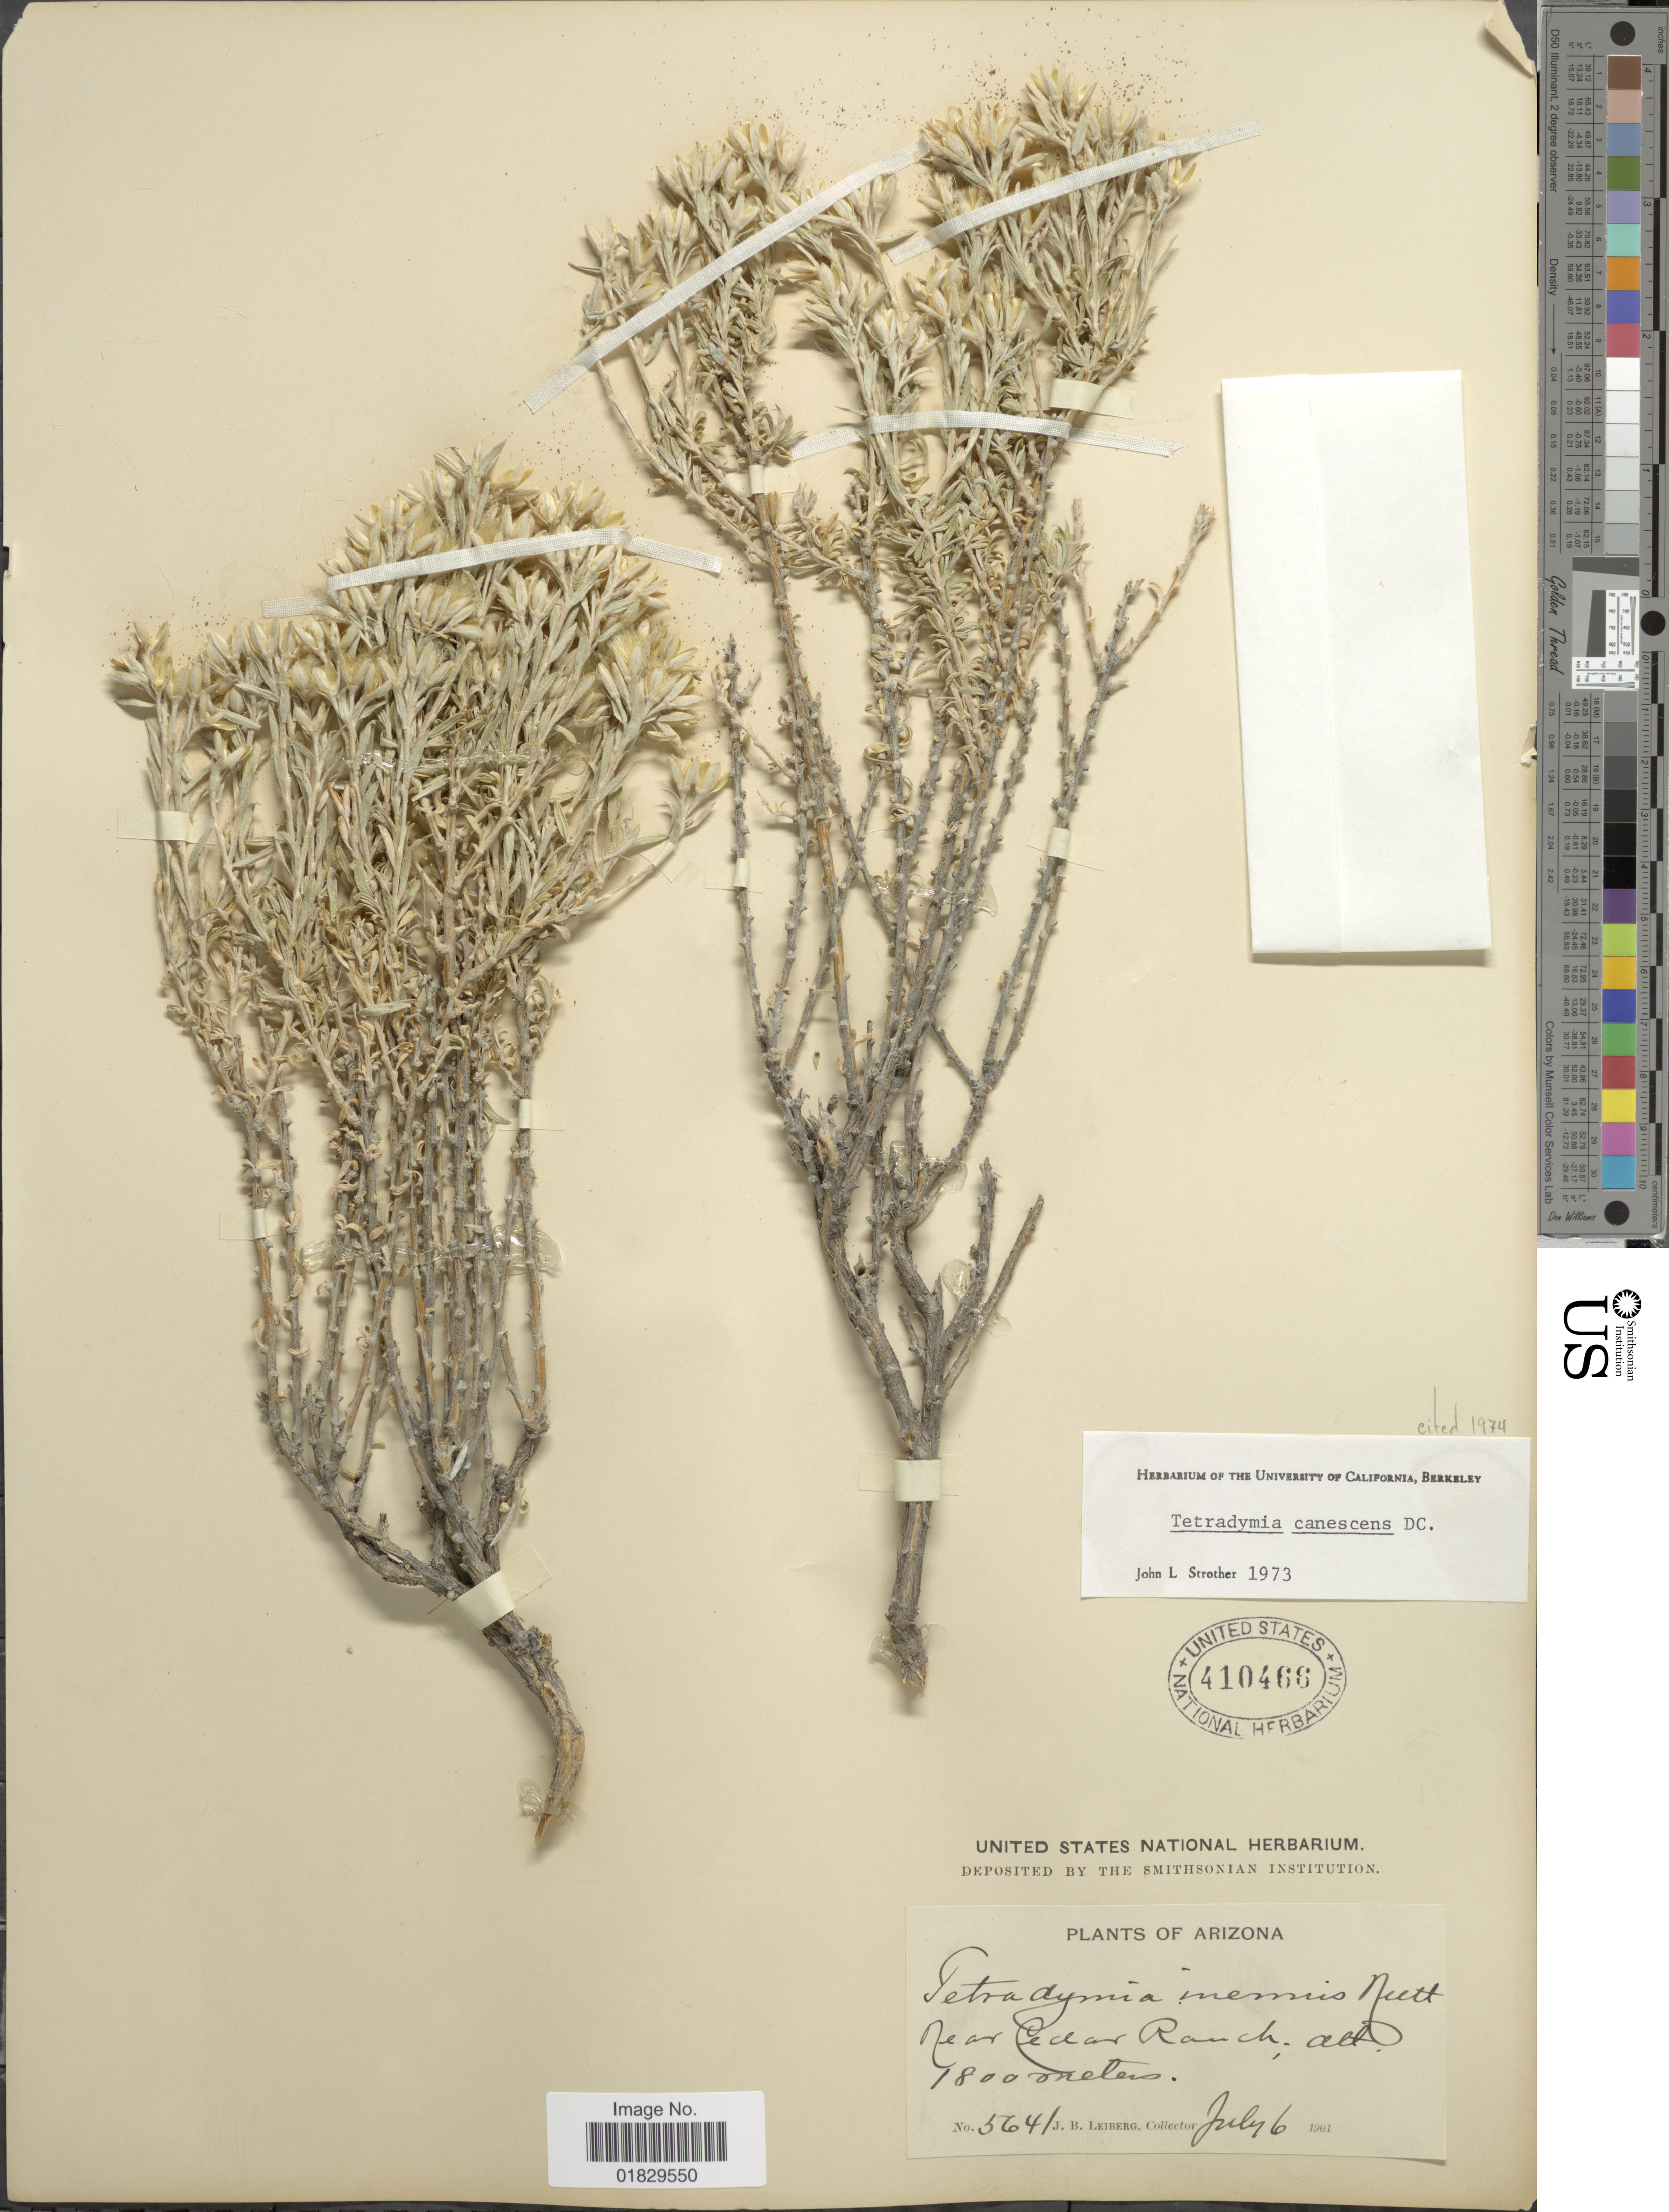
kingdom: Plantae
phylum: Tracheophyta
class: Magnoliopsida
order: Asterales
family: Asteraceae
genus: Tetradymia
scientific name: Tetradymia canescens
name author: DC.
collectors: J. B. Leiberg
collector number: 5641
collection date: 1901-07-06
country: United States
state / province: Arizona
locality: Near Cedar Ranch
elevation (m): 1800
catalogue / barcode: US 410466